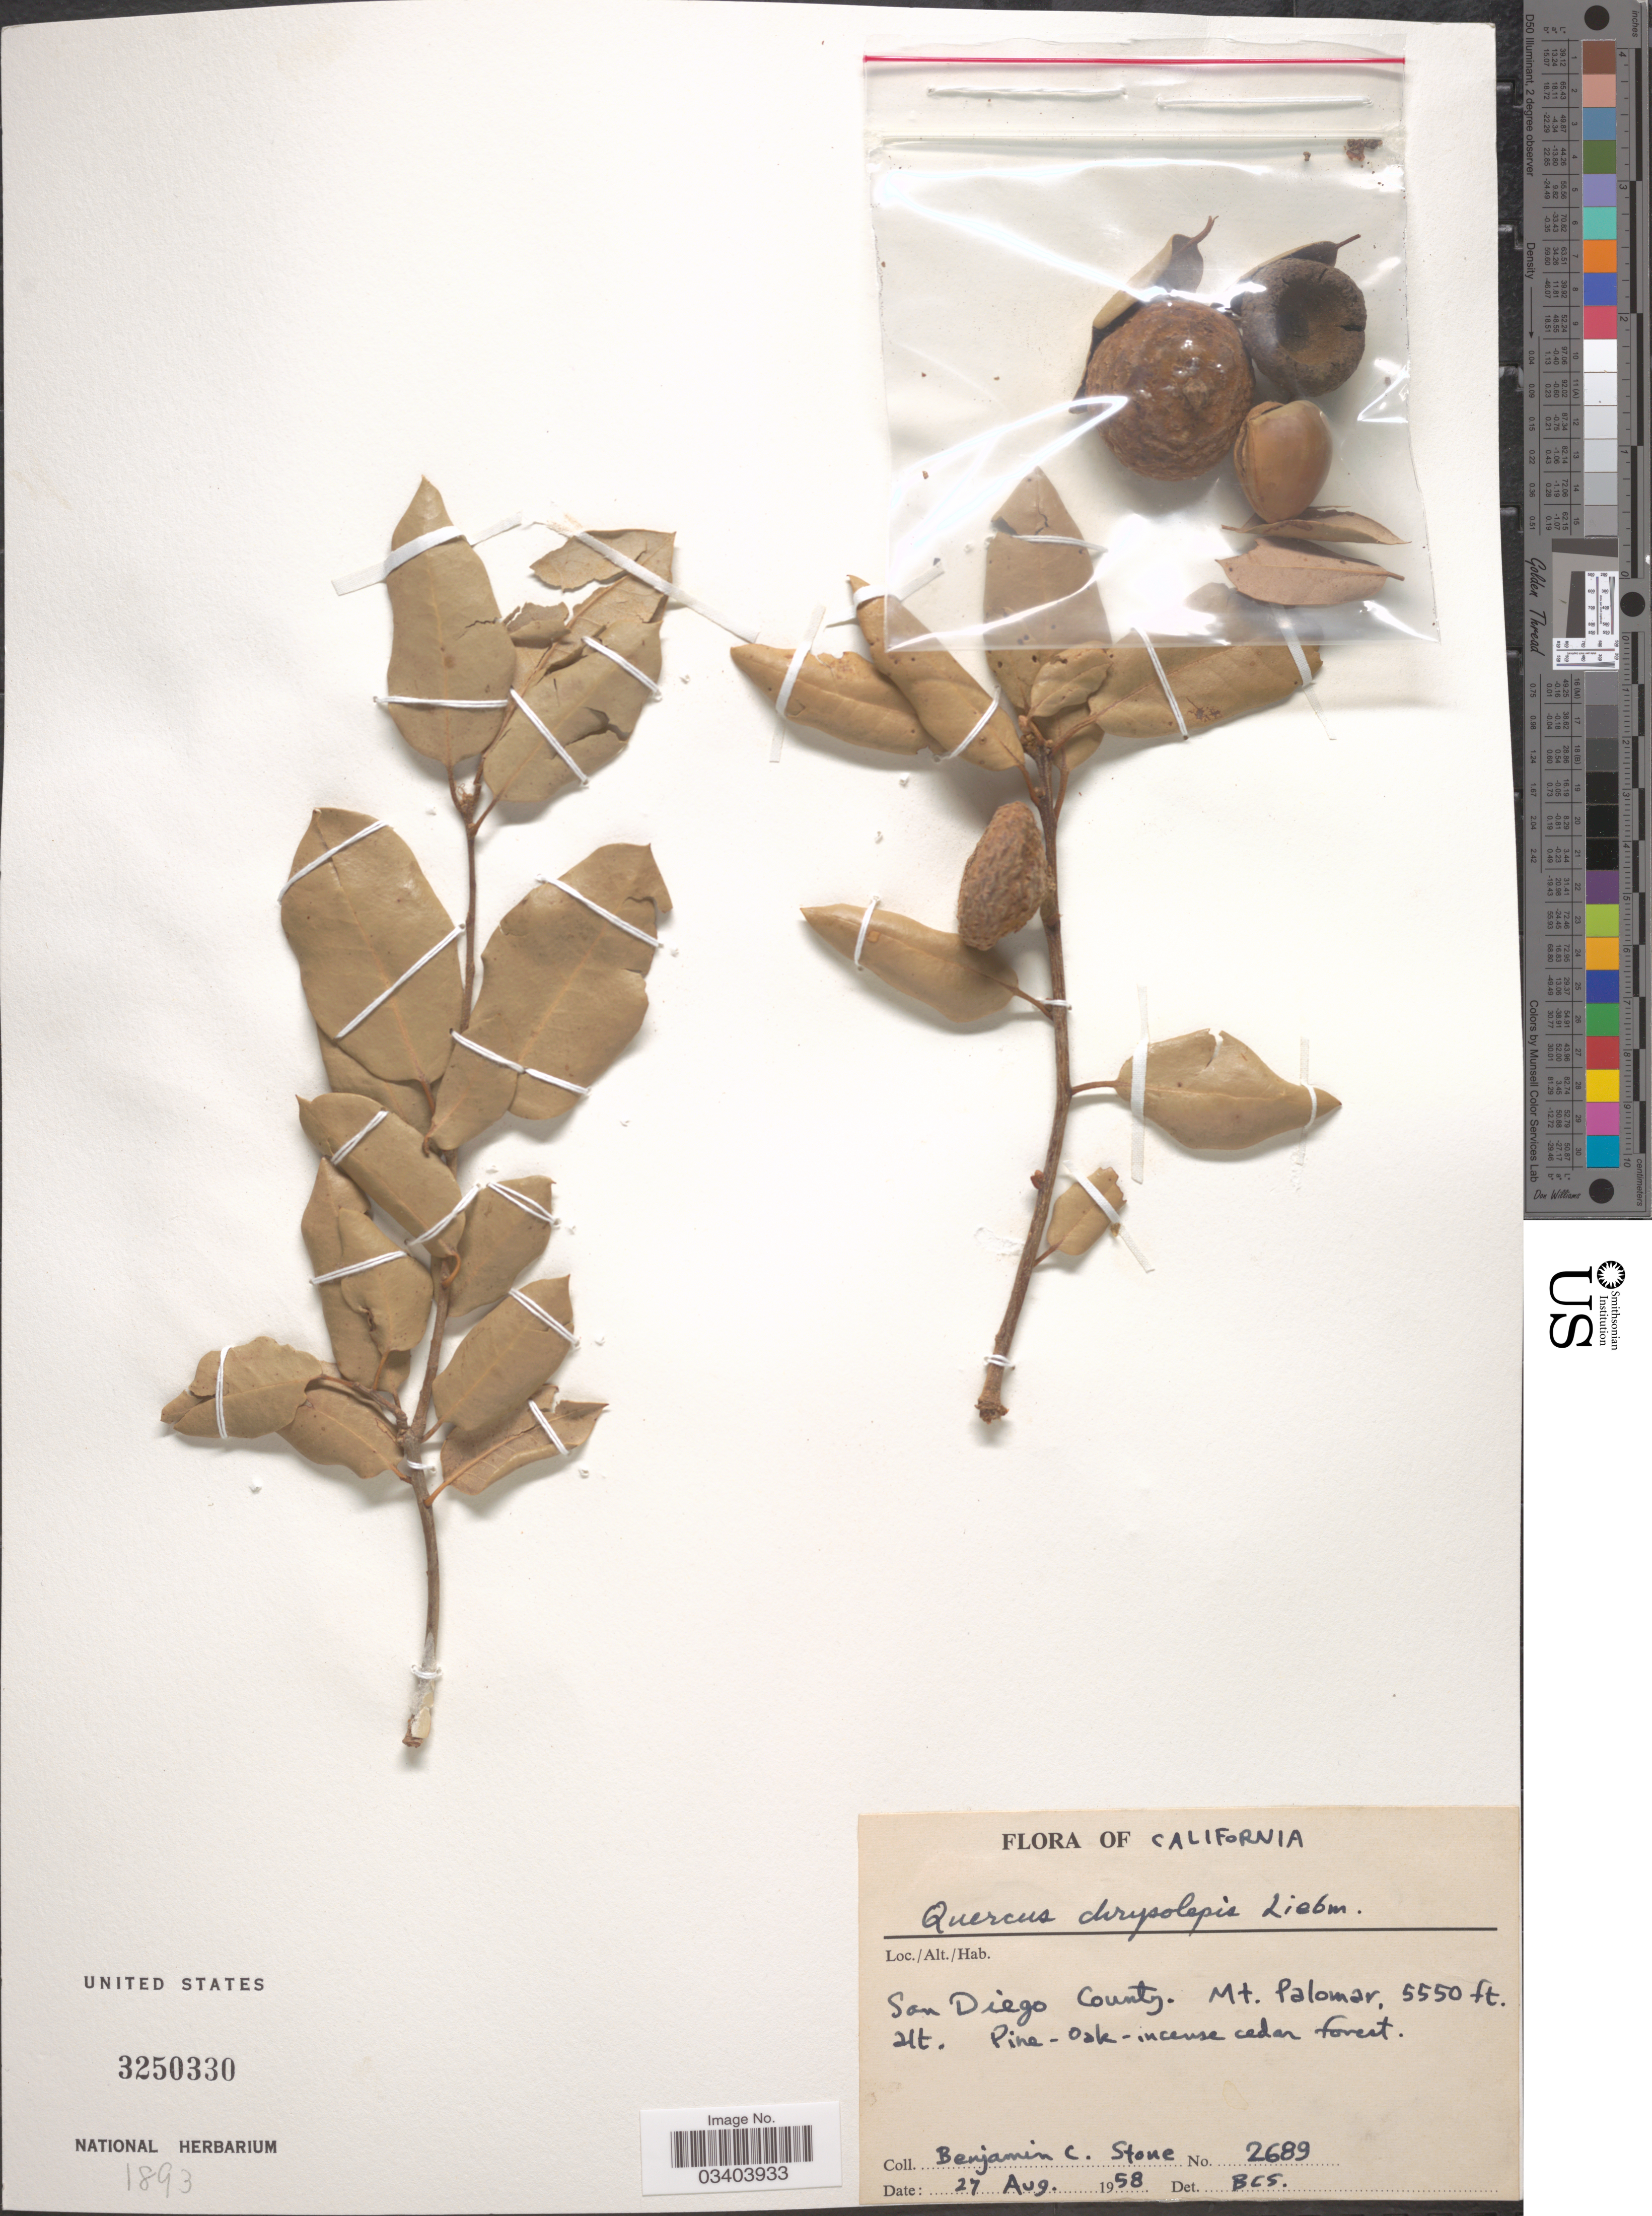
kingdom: Plantae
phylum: Tracheophyta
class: Magnoliopsida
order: Fagales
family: Fagaceae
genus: Quercus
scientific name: Quercus chrysolepis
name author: Liebm.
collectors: B. C. Stone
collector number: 2689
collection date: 1958-08-27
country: United States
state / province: California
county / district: San Diego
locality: San Diego County. Mt. Palomar.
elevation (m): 1692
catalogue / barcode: US 3250330